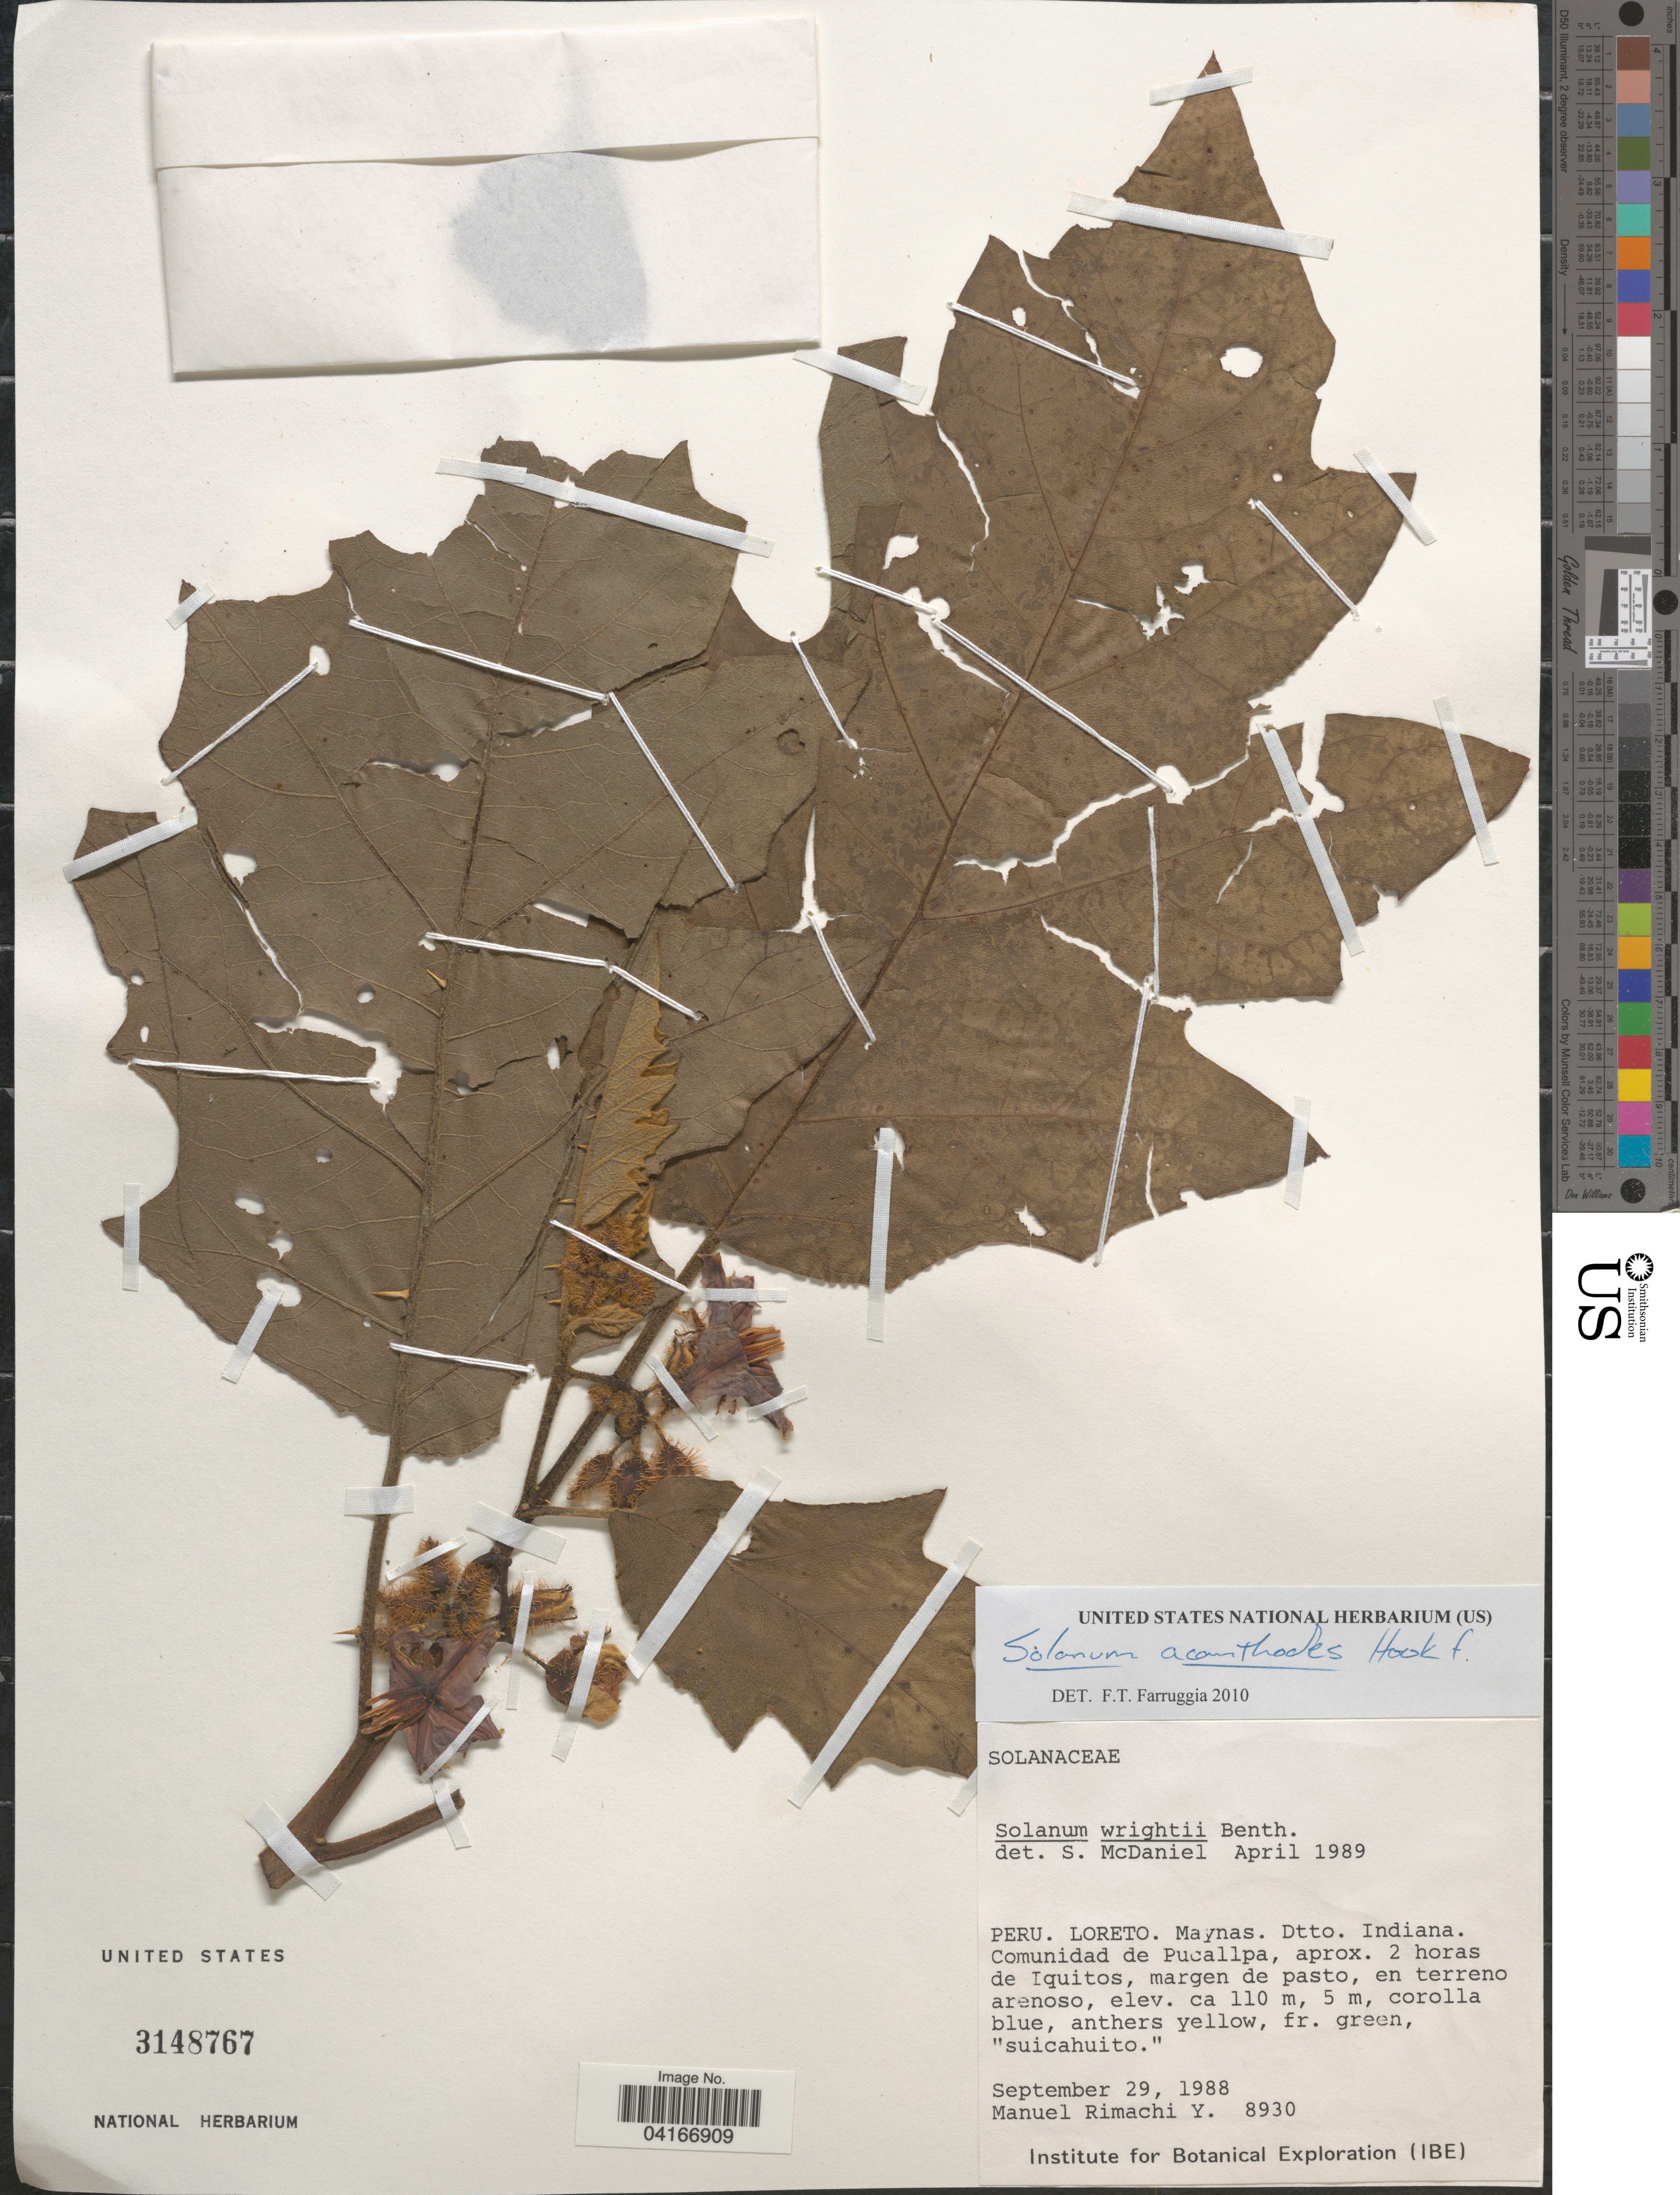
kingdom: Plantae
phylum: Tracheophyta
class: Magnoliopsida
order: Solanales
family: Solanaceae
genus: Solanum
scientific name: Solanum acanthodes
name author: Hook. f.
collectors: M. Rimachi Y.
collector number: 8930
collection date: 1988-09-29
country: Peru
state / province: Loreto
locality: Maynas. Dtto. Indiana. Comunidad de Pucallpa, aprox. 2 horas de Iquitos, margem de pasto.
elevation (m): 110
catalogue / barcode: US 3148767